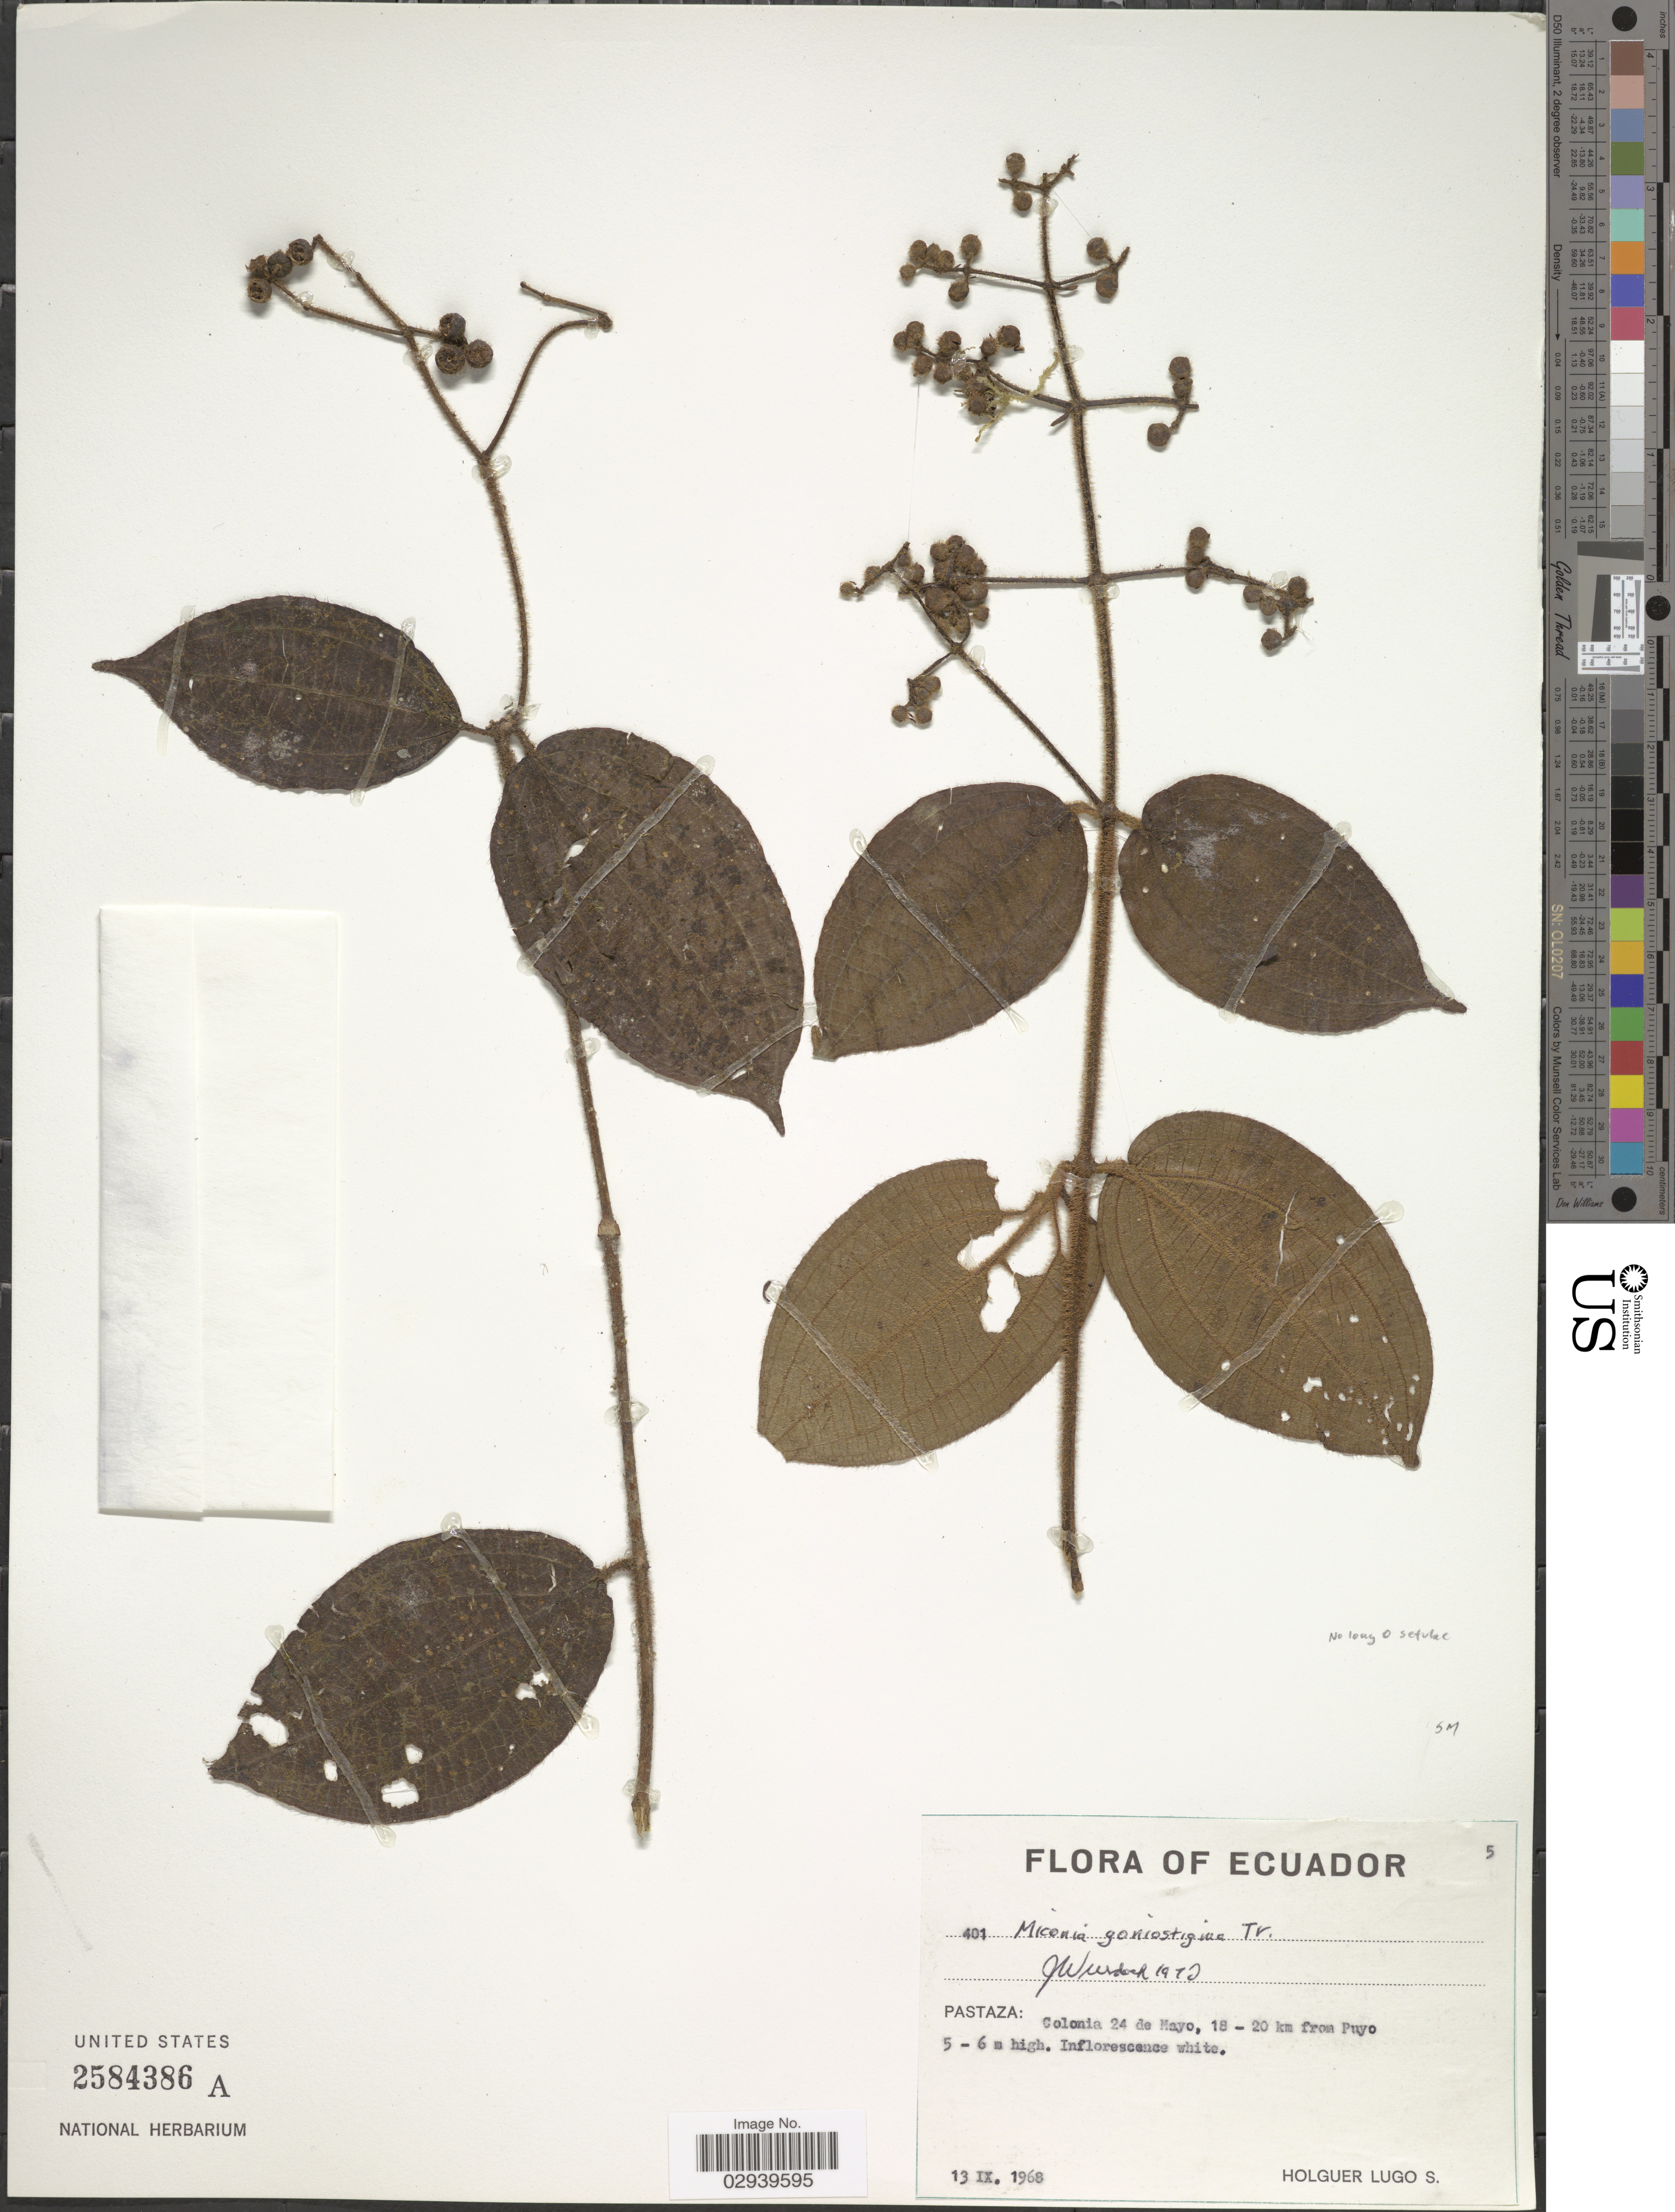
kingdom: Plantae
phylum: Tracheophyta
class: Magnoliopsida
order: Myrtales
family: Melastomataceae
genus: Miconia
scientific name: Miconia goniostigma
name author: Triana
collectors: H. Lugo S.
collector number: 401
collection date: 1968-09-13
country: Ecuador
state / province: Pastaza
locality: Colonia 24 de Mayo, 18-20 km from Puyo.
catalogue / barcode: US 2584386A